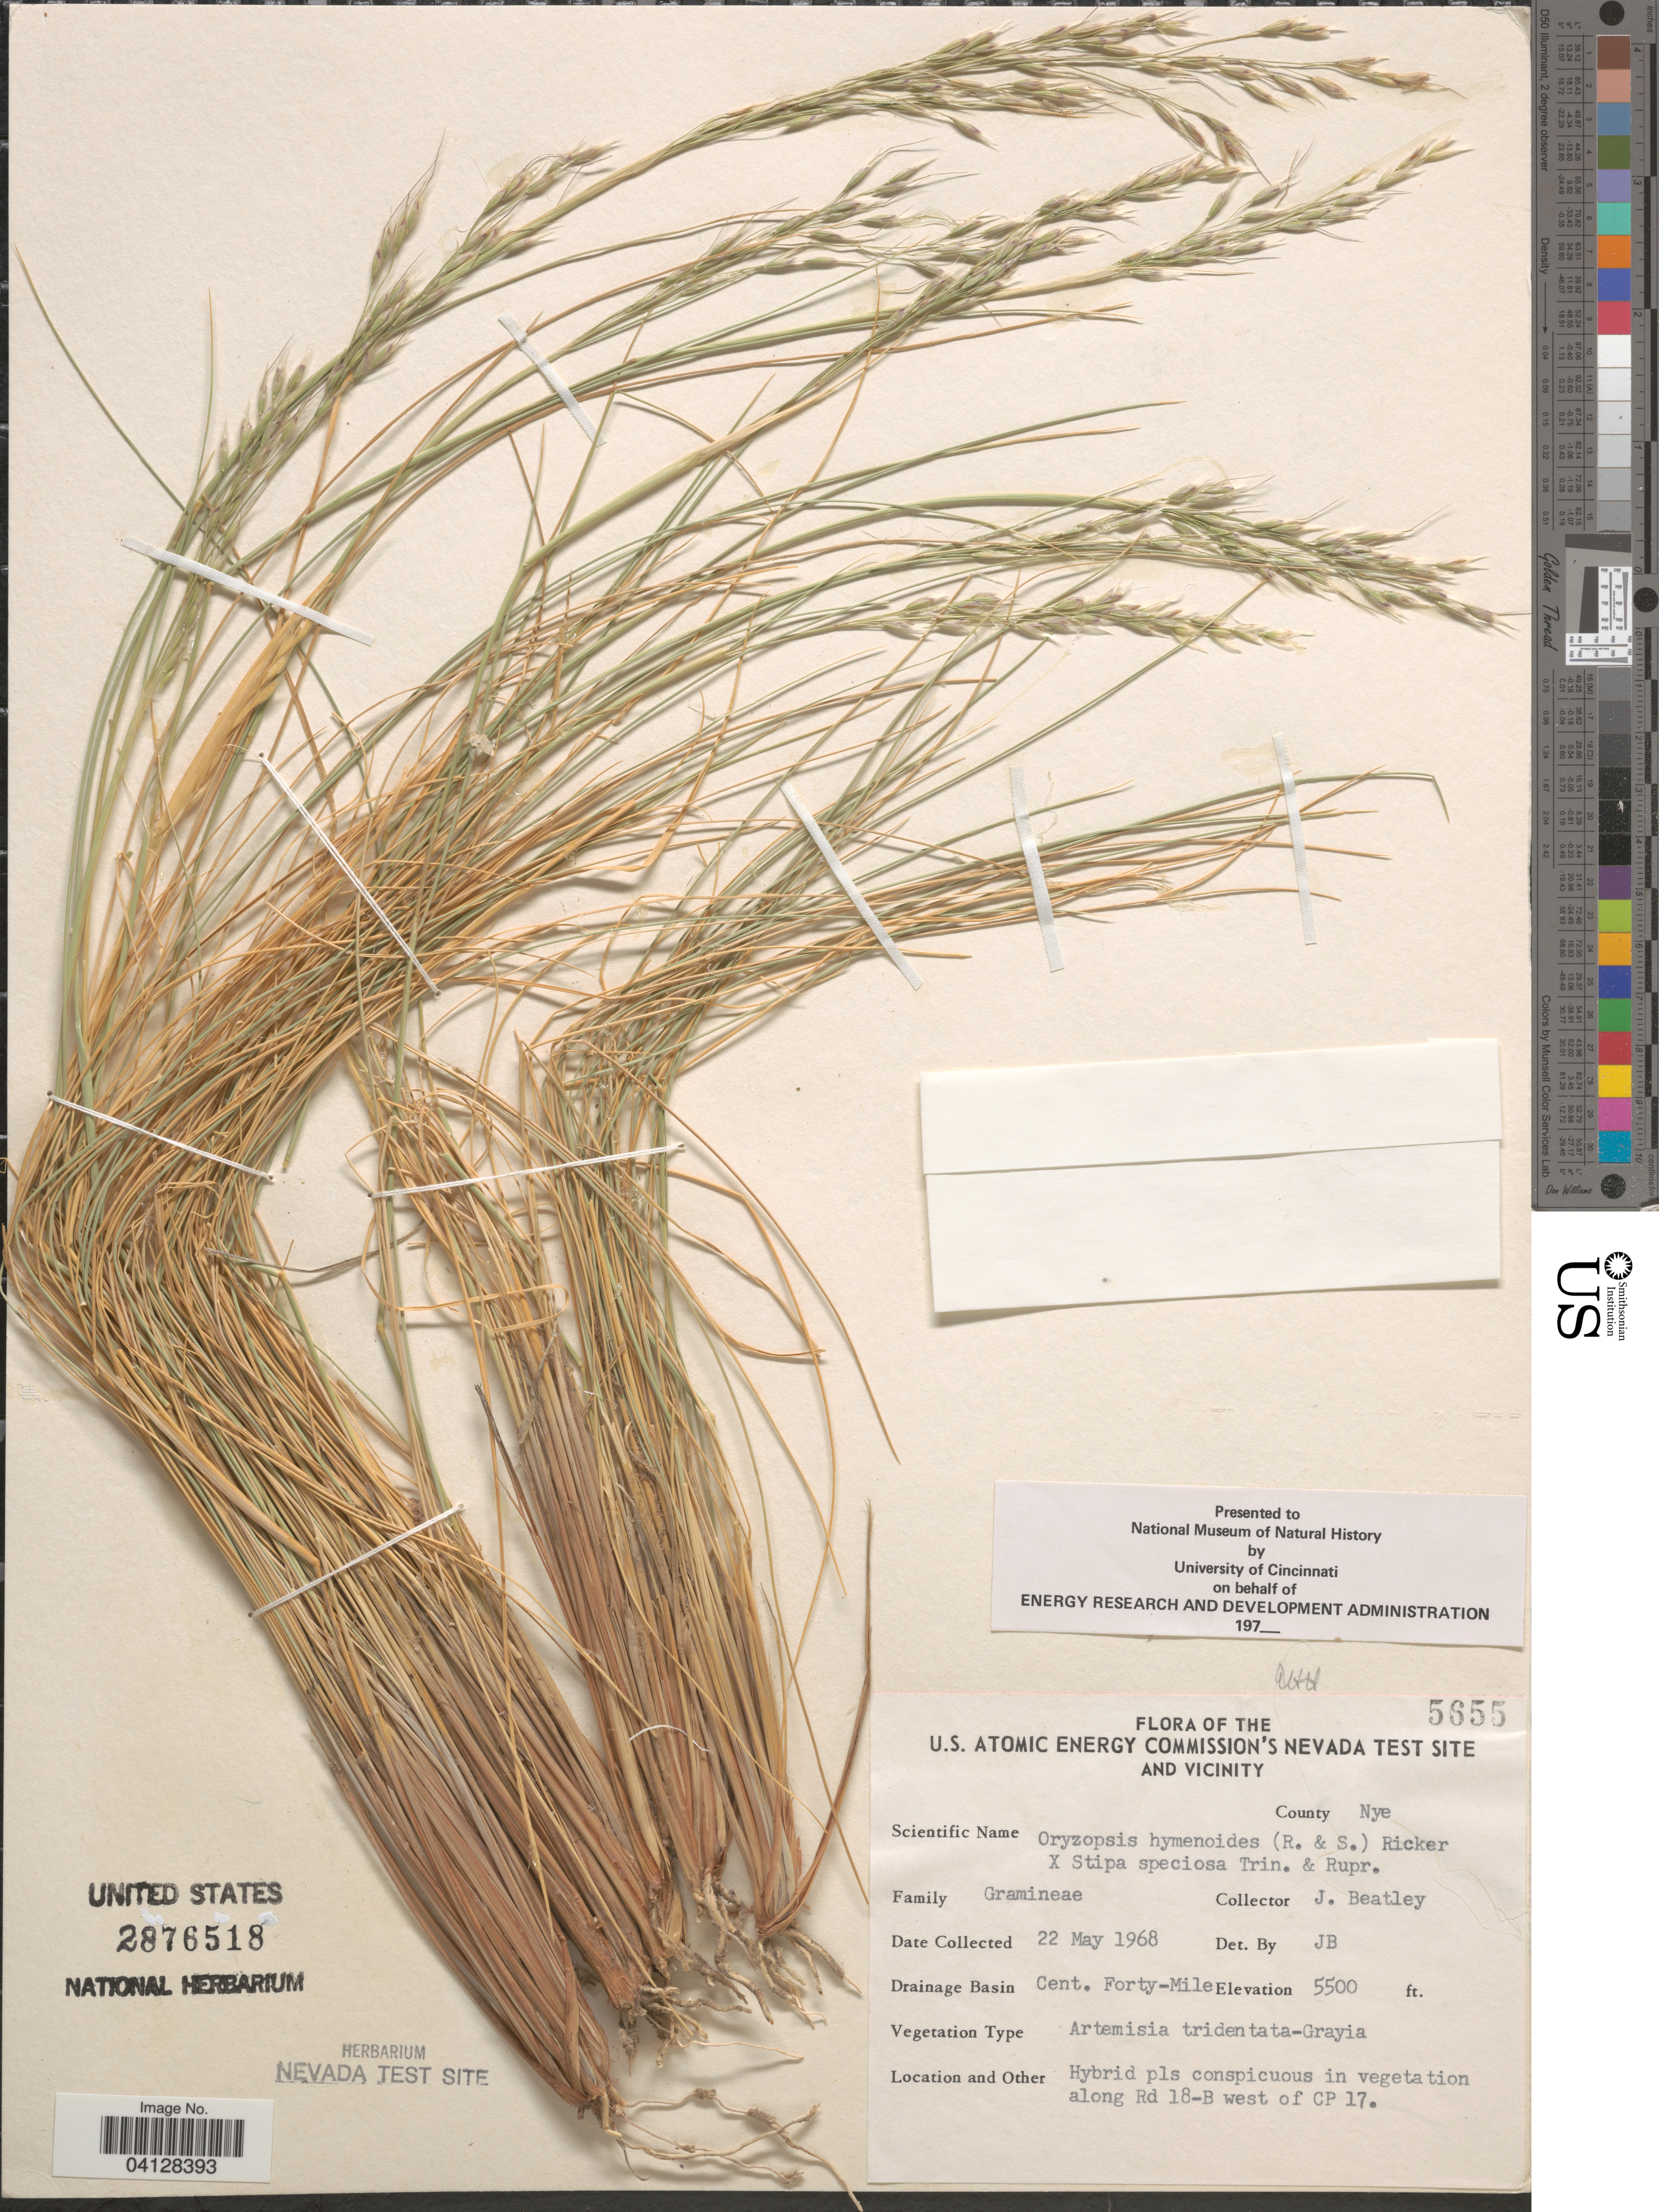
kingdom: Plantae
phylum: Tracheophyta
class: Liliopsida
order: Poales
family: Poaceae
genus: Oryzopsis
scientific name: Oryzopsis hymenoides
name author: (Roem. & Schult.) Ricker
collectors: J. C. Beatley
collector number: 5655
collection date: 1968-05-22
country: United States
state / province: Nevada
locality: The U.S. Atomic Energy Commission's Nevada Test Site and vicinity. County Nye. Drainage Basin Cent. Forty-Mile. Along Rd 18-B west of CP 17.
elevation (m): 1676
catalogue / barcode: US 2876518